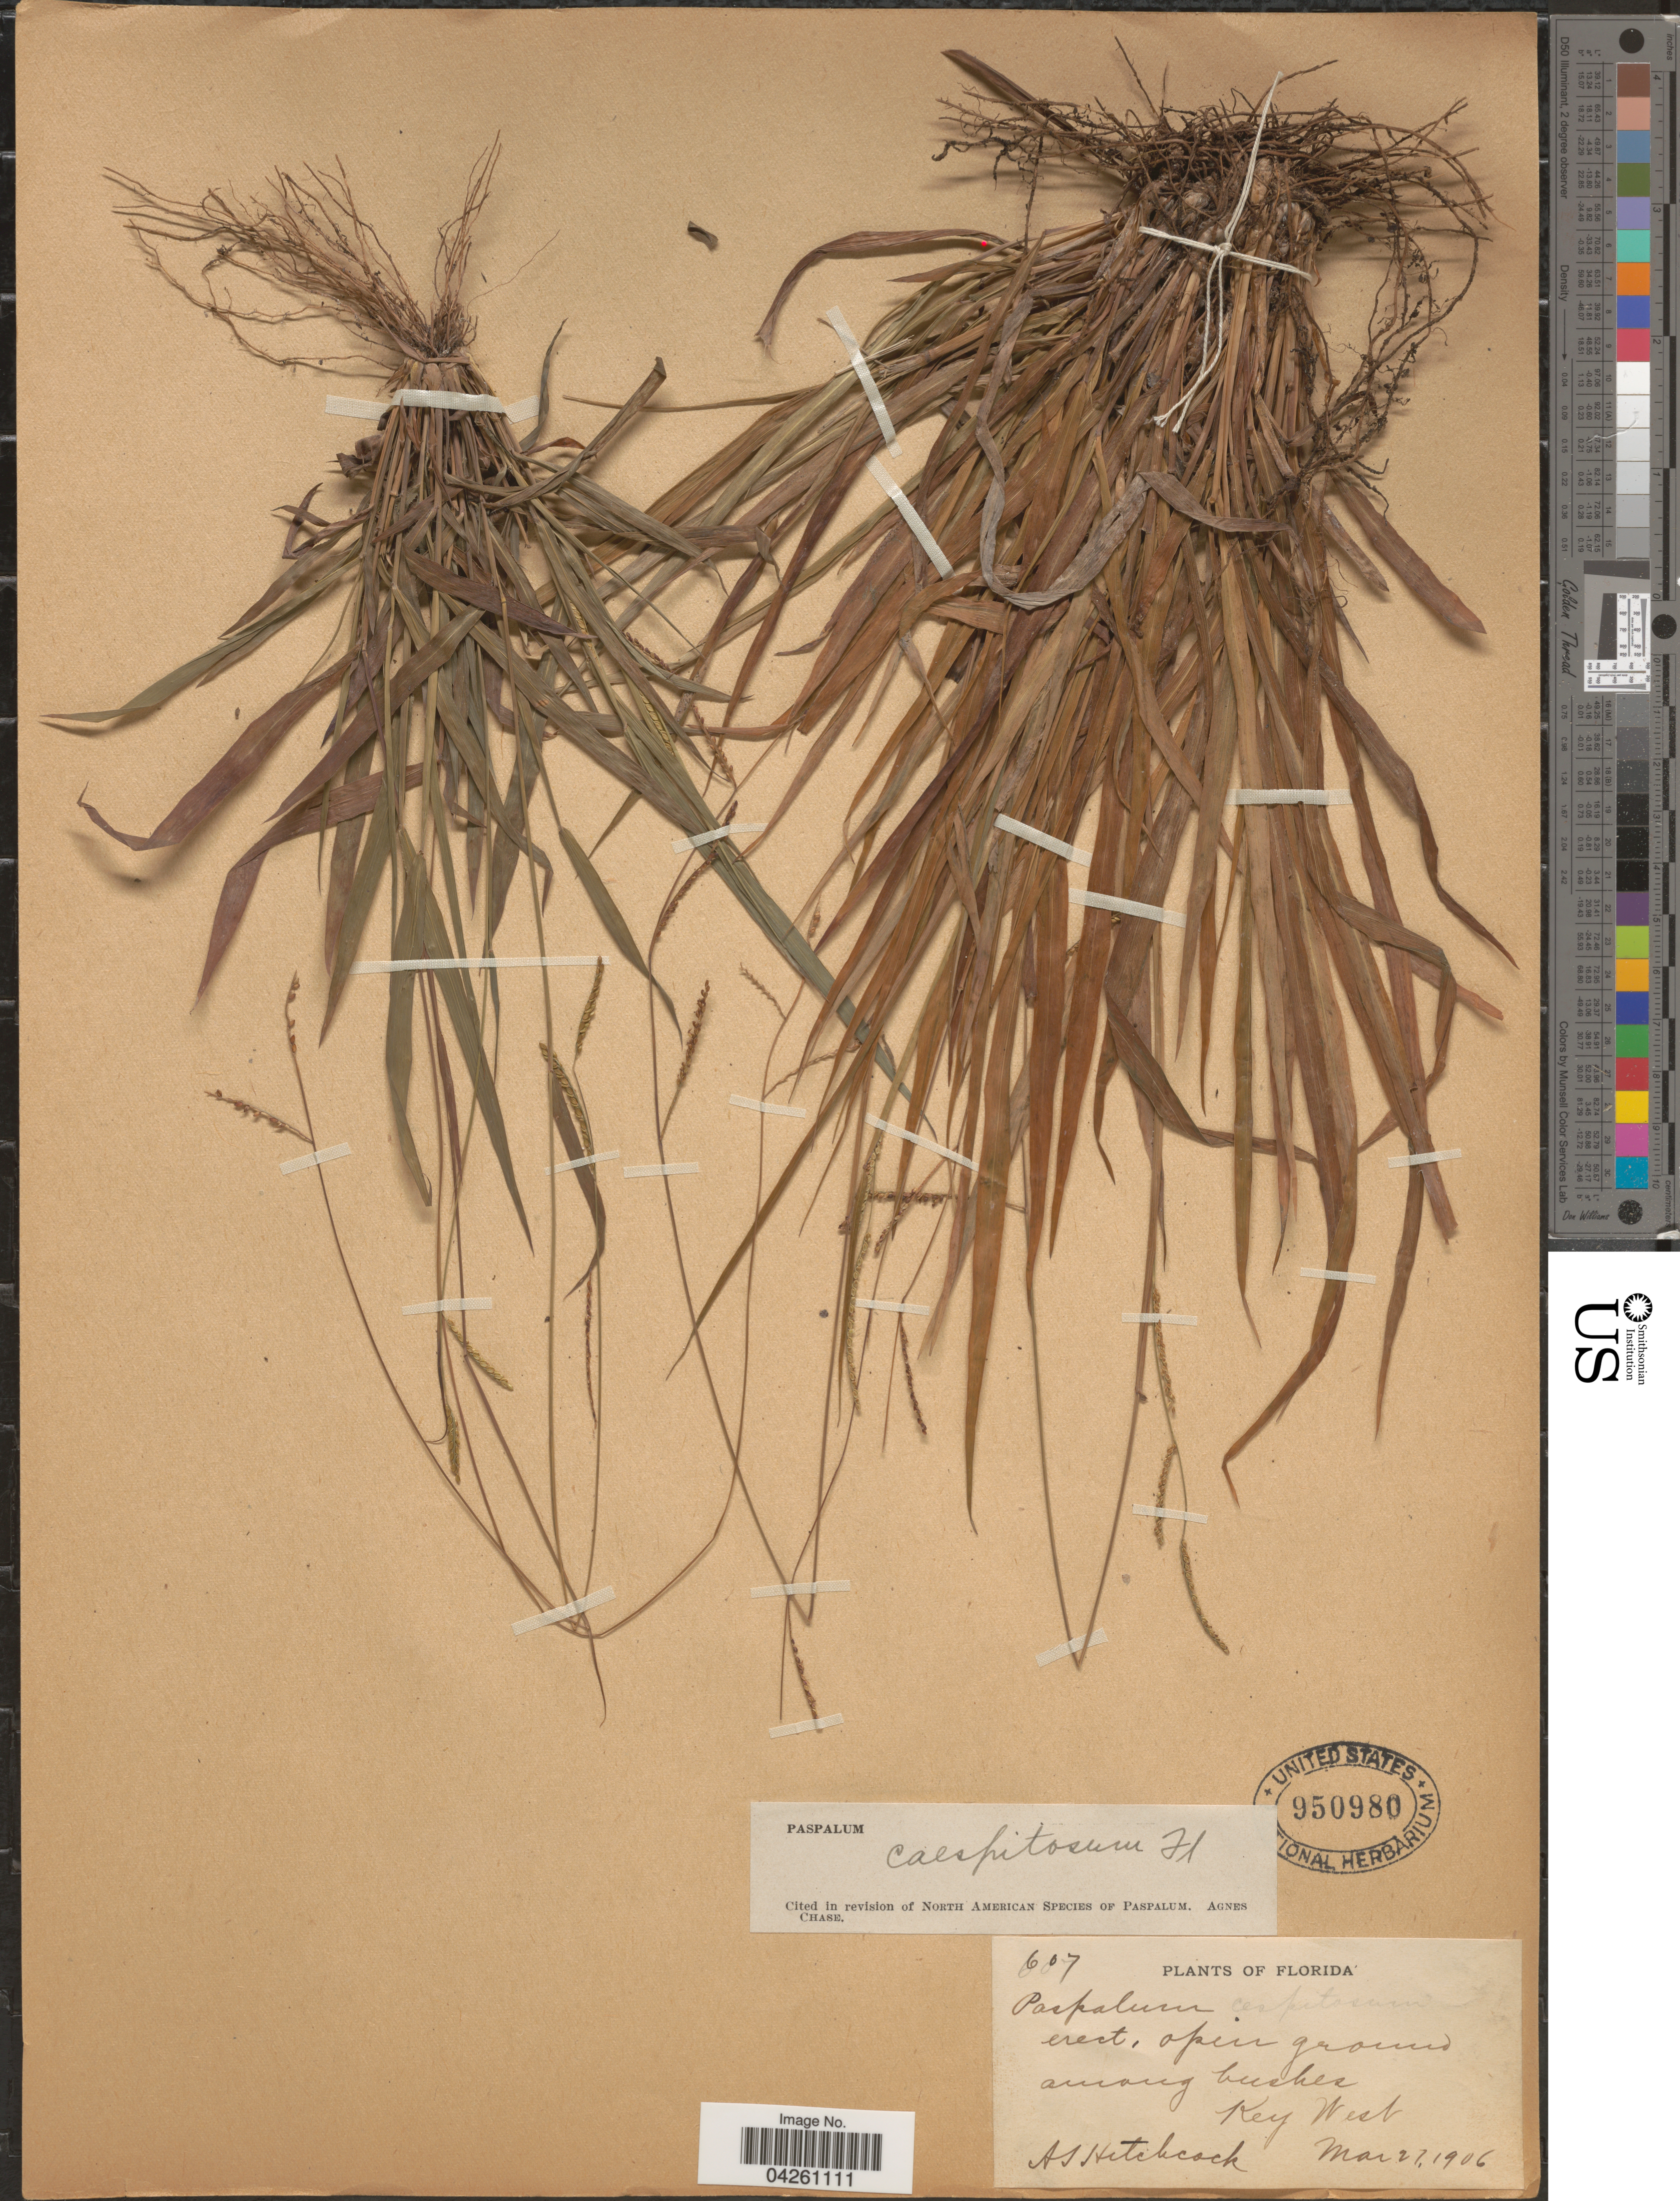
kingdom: Plantae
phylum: Tracheophyta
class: Liliopsida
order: Poales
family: Poaceae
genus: Paspalum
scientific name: Paspalum caespitosum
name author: Flüggé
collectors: A. S. Hitchcock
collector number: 607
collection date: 1906-03-27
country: United States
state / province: Florida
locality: Among bushes Key West.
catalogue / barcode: US 950980